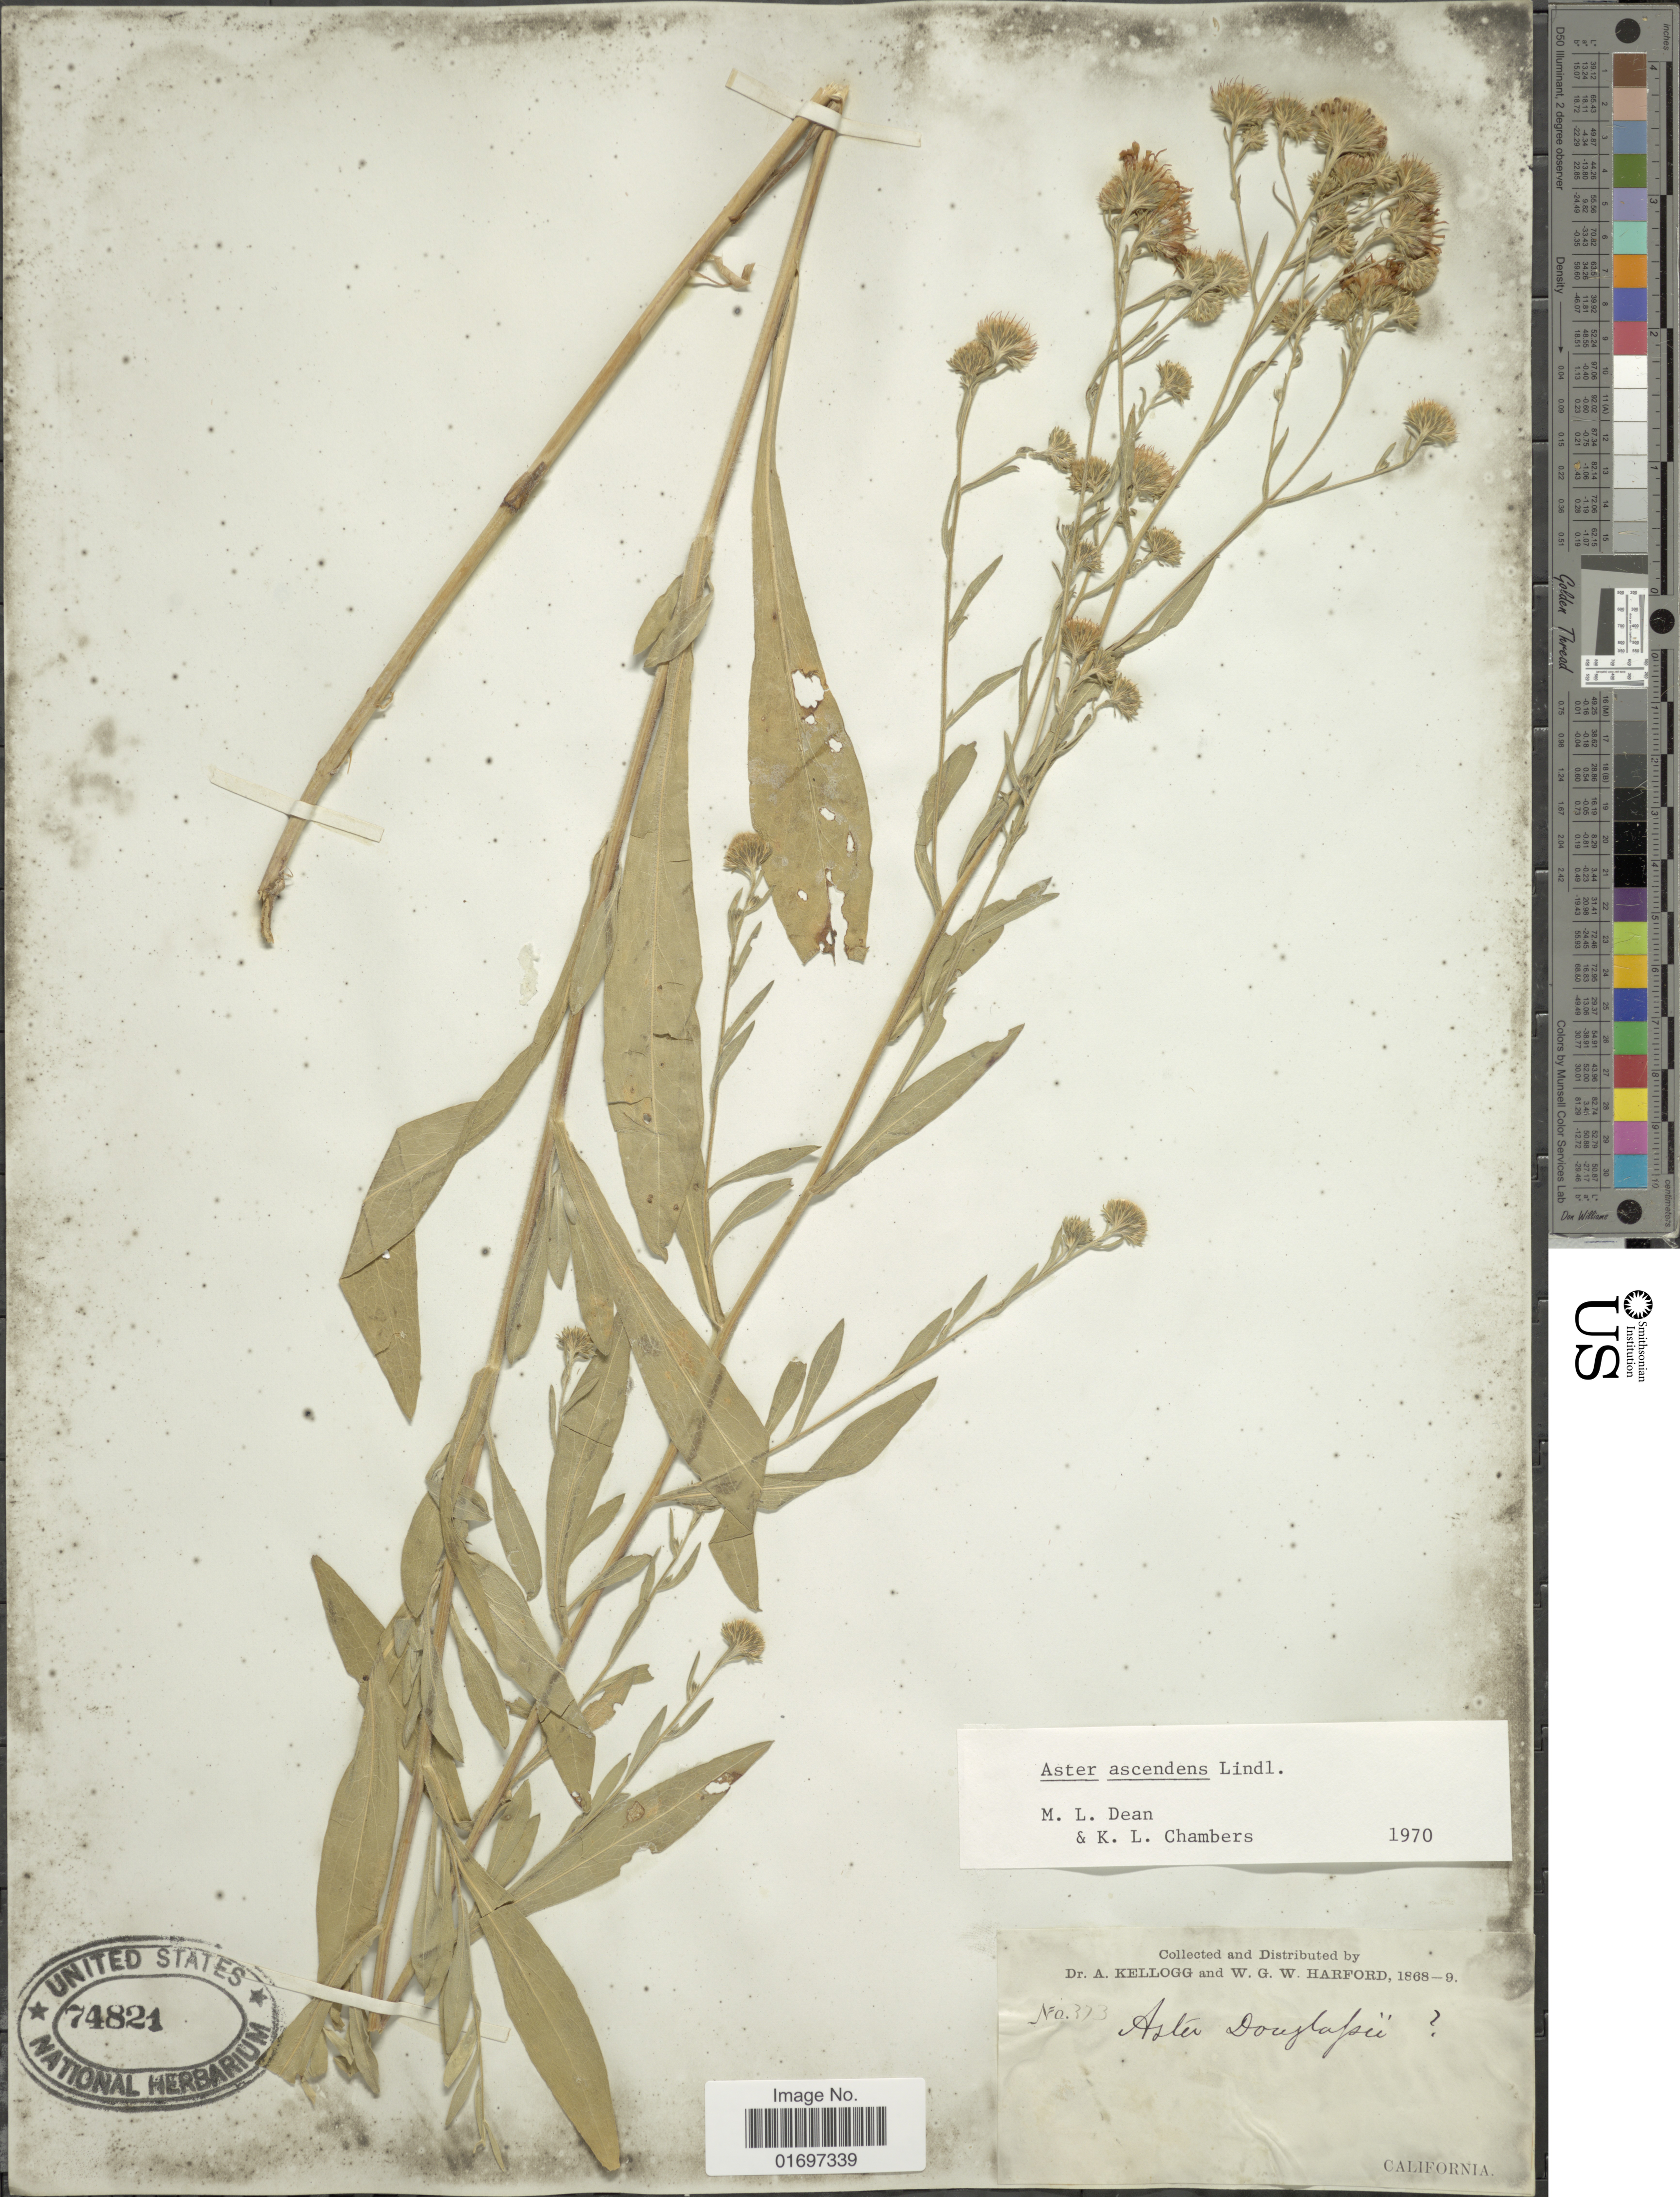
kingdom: Plantae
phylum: Tracheophyta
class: Magnoliopsida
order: Asterales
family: Asteraceae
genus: Symphyotrichum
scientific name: Symphyotrichum ascendens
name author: (Lindl.) G.L. Nesom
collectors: A. Kellogg & W. G. W. Harford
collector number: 373*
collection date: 1868/1869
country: United States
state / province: California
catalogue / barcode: US 74821